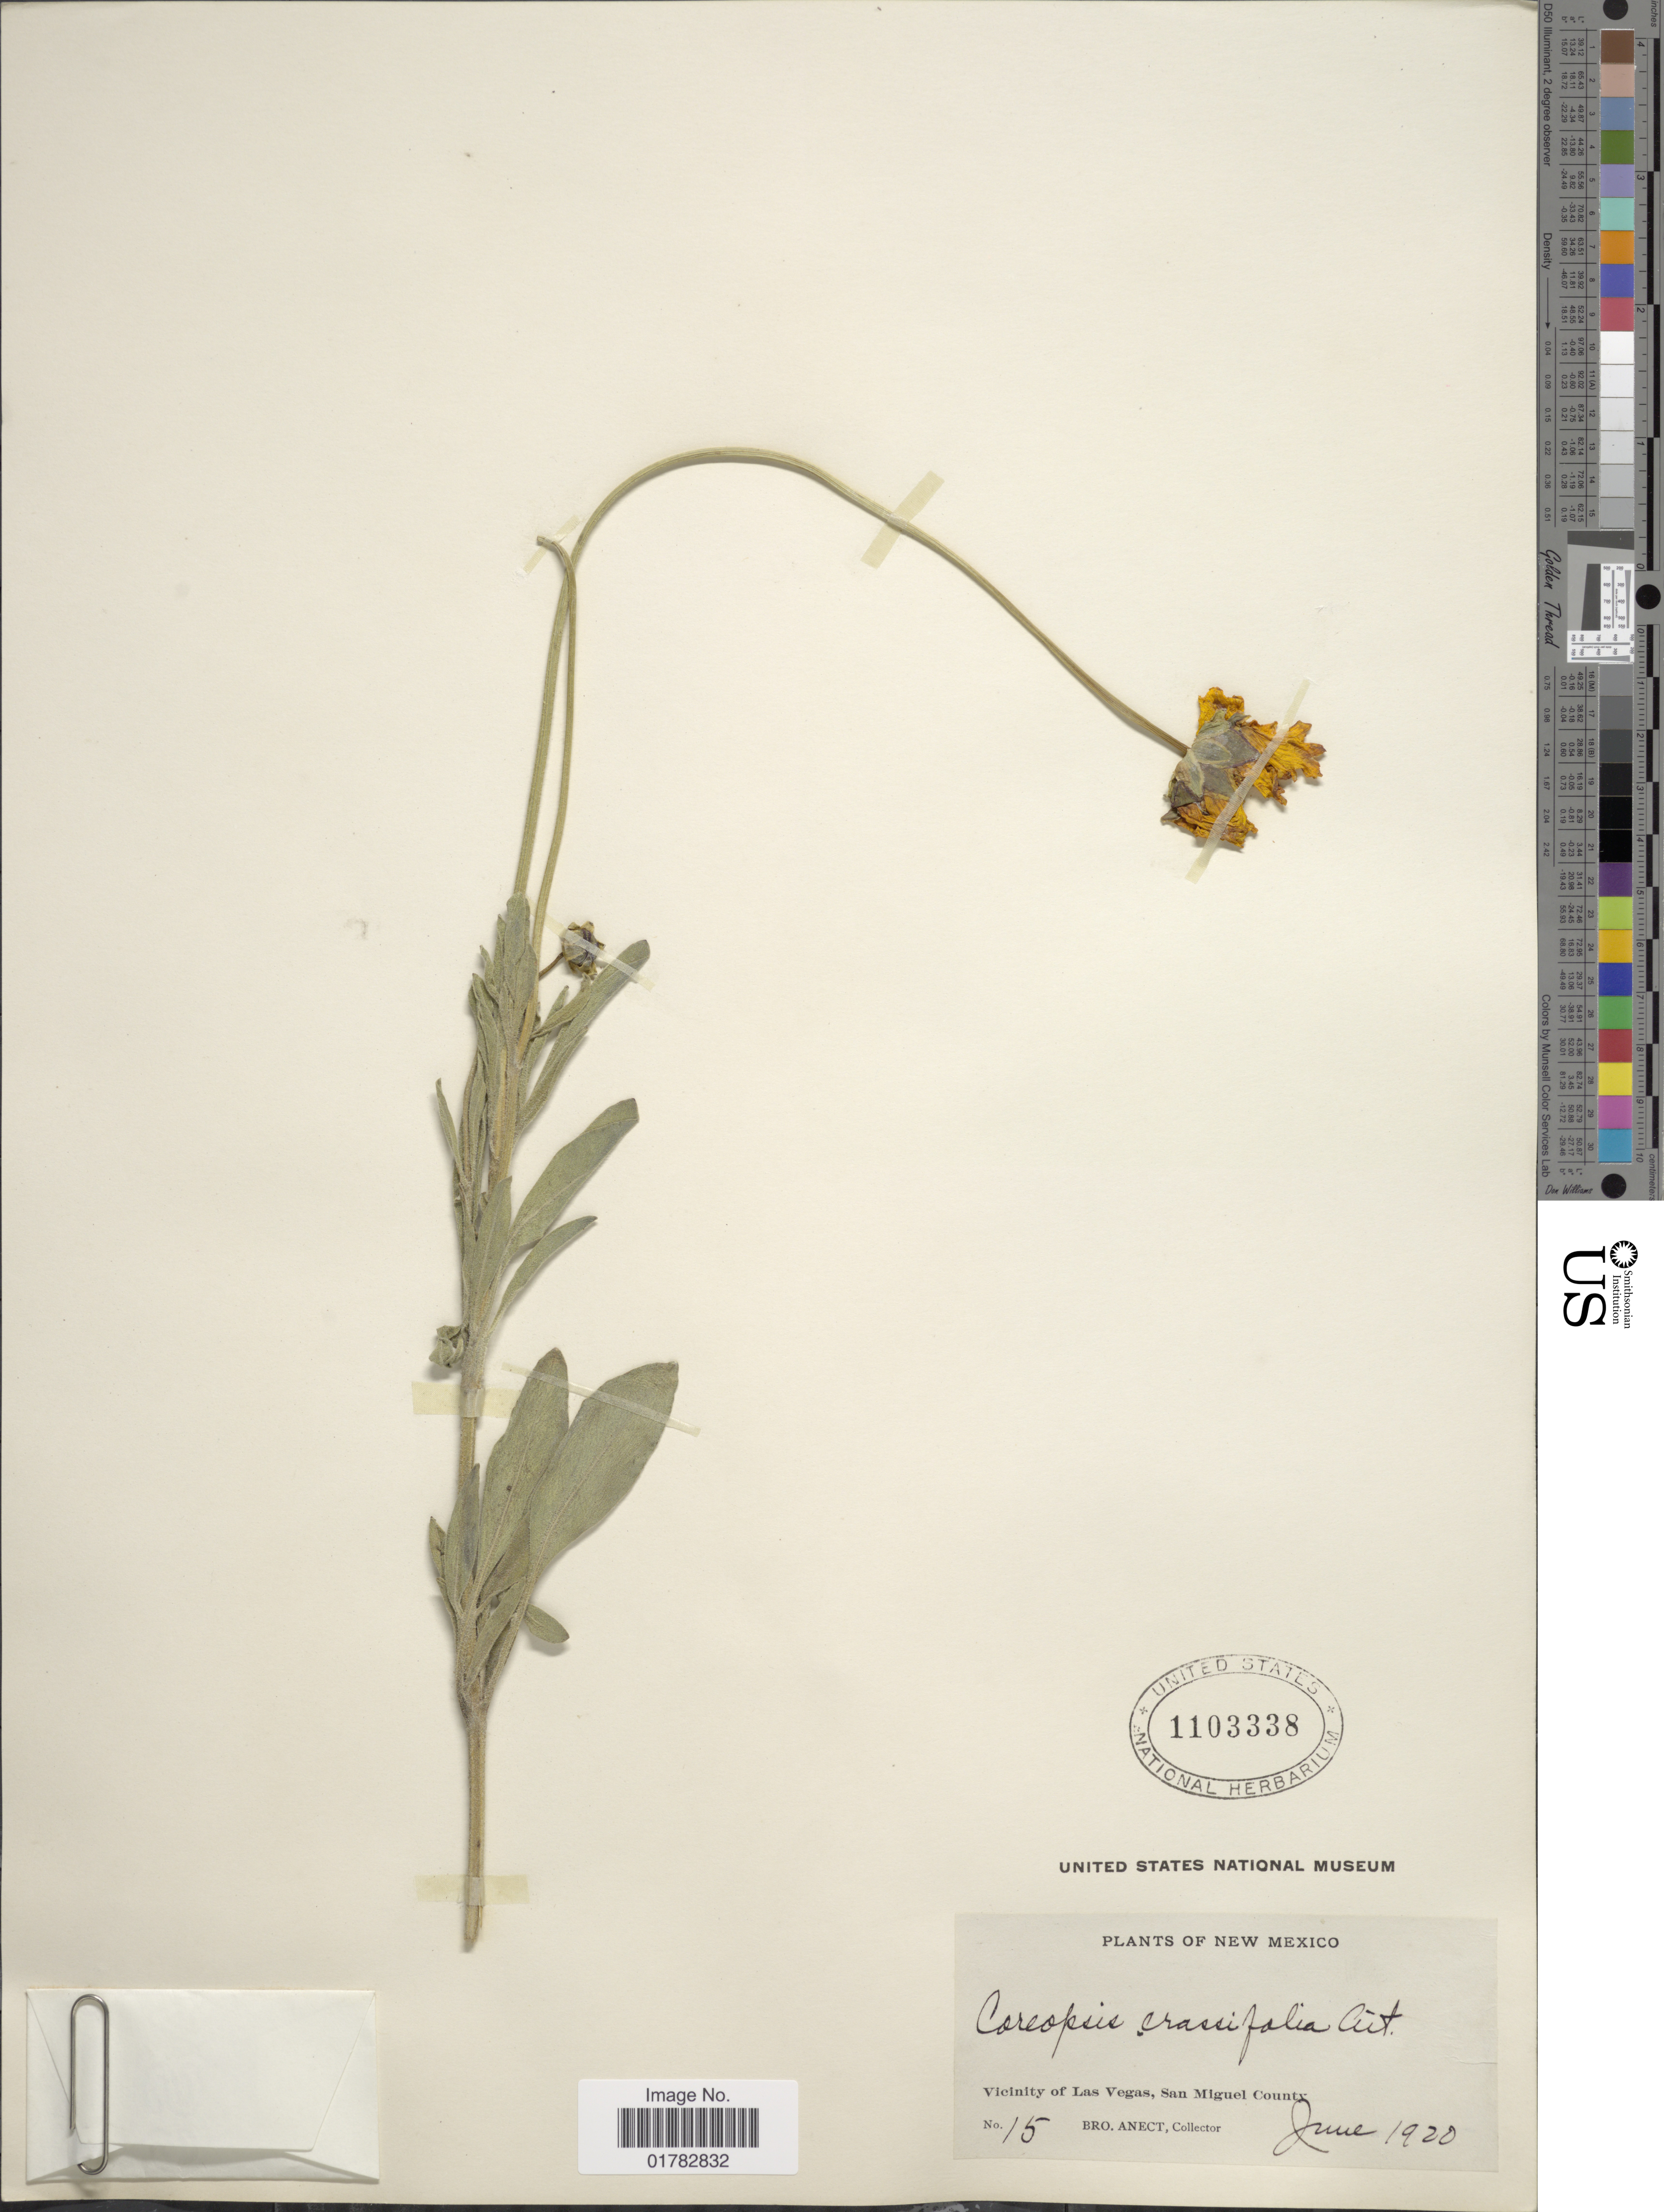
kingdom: Plantae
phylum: Tracheophyta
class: Magnoliopsida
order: Asterales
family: Asteraceae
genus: Coreopsis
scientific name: Coreopsis lanceolata var. villosa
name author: Michx.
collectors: B. Anect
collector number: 15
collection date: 1920-06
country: United States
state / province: New Mexico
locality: Vicinity of Las Vegas,San Miguel County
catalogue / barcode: US 1103338